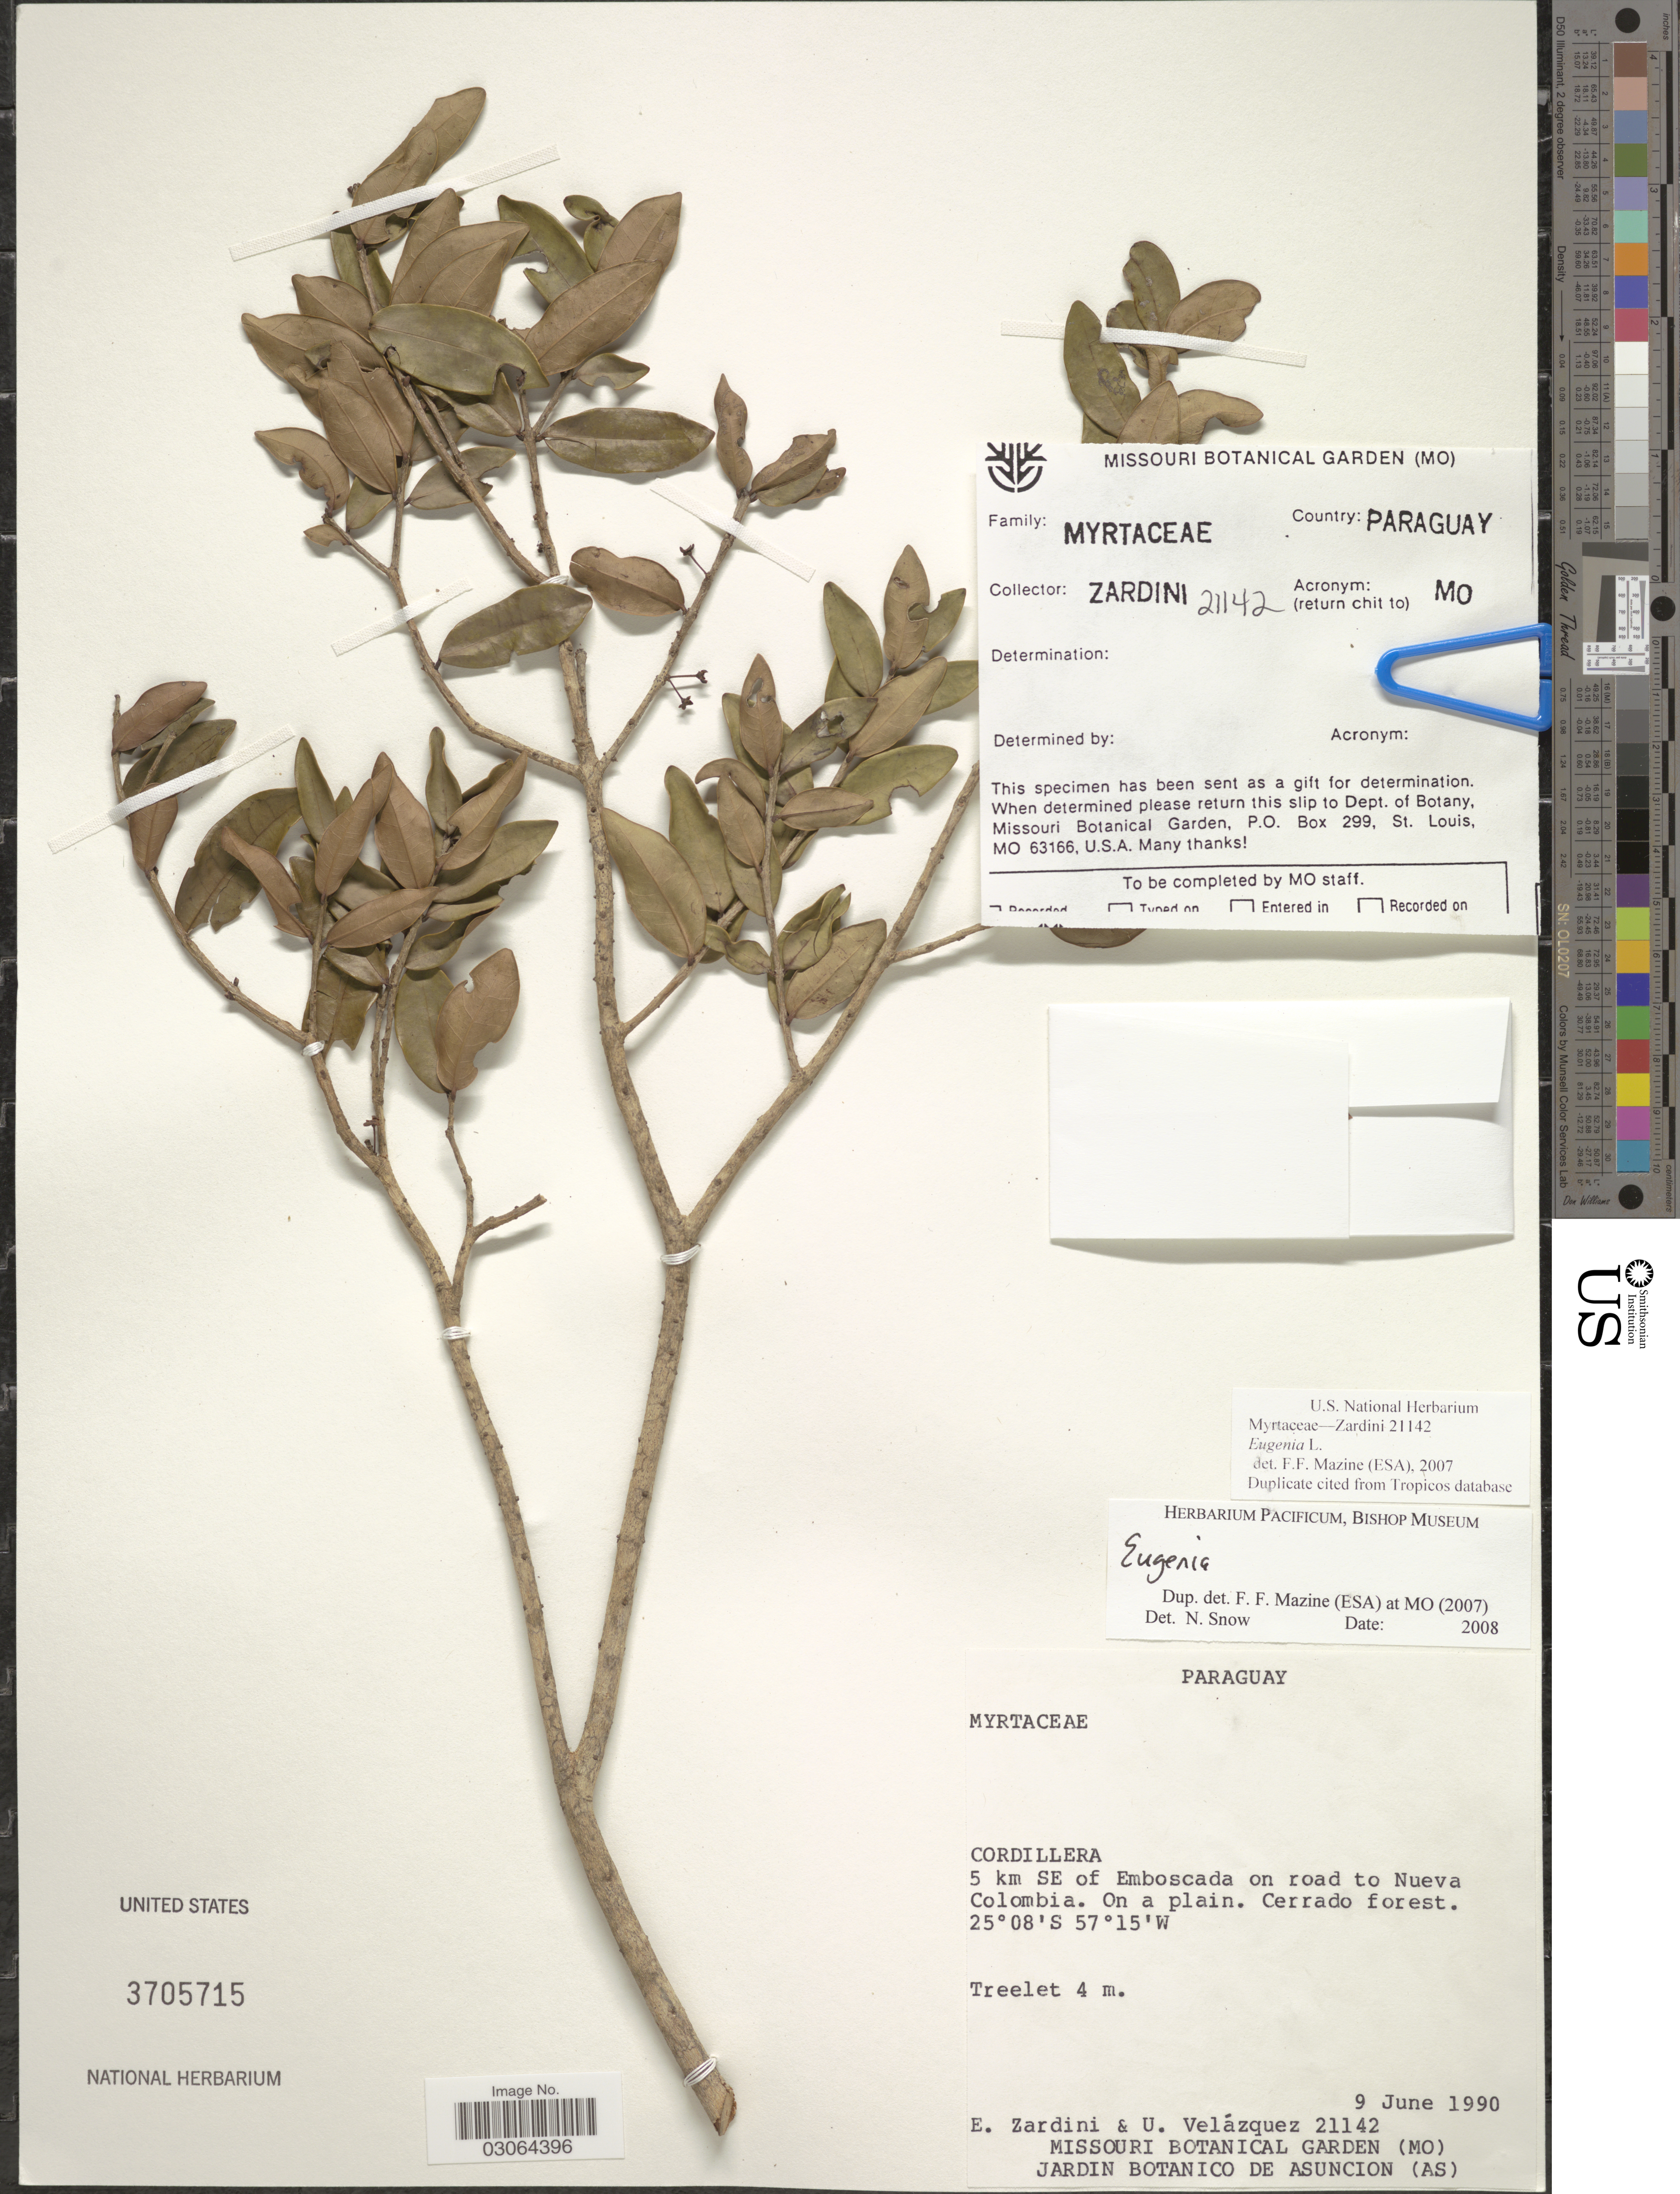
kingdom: Plantae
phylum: Tracheophyta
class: Magnoliopsida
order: Myrtales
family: Myrtaceae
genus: Eugenia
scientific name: Eugenia sp.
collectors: E. Zardini & U. Velázquez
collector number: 21142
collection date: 1990-06-09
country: Paraguay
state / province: Cordillera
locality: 5 km SE of Emboscada on road to Nueva Colombia, On a plain.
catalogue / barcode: US 3705715